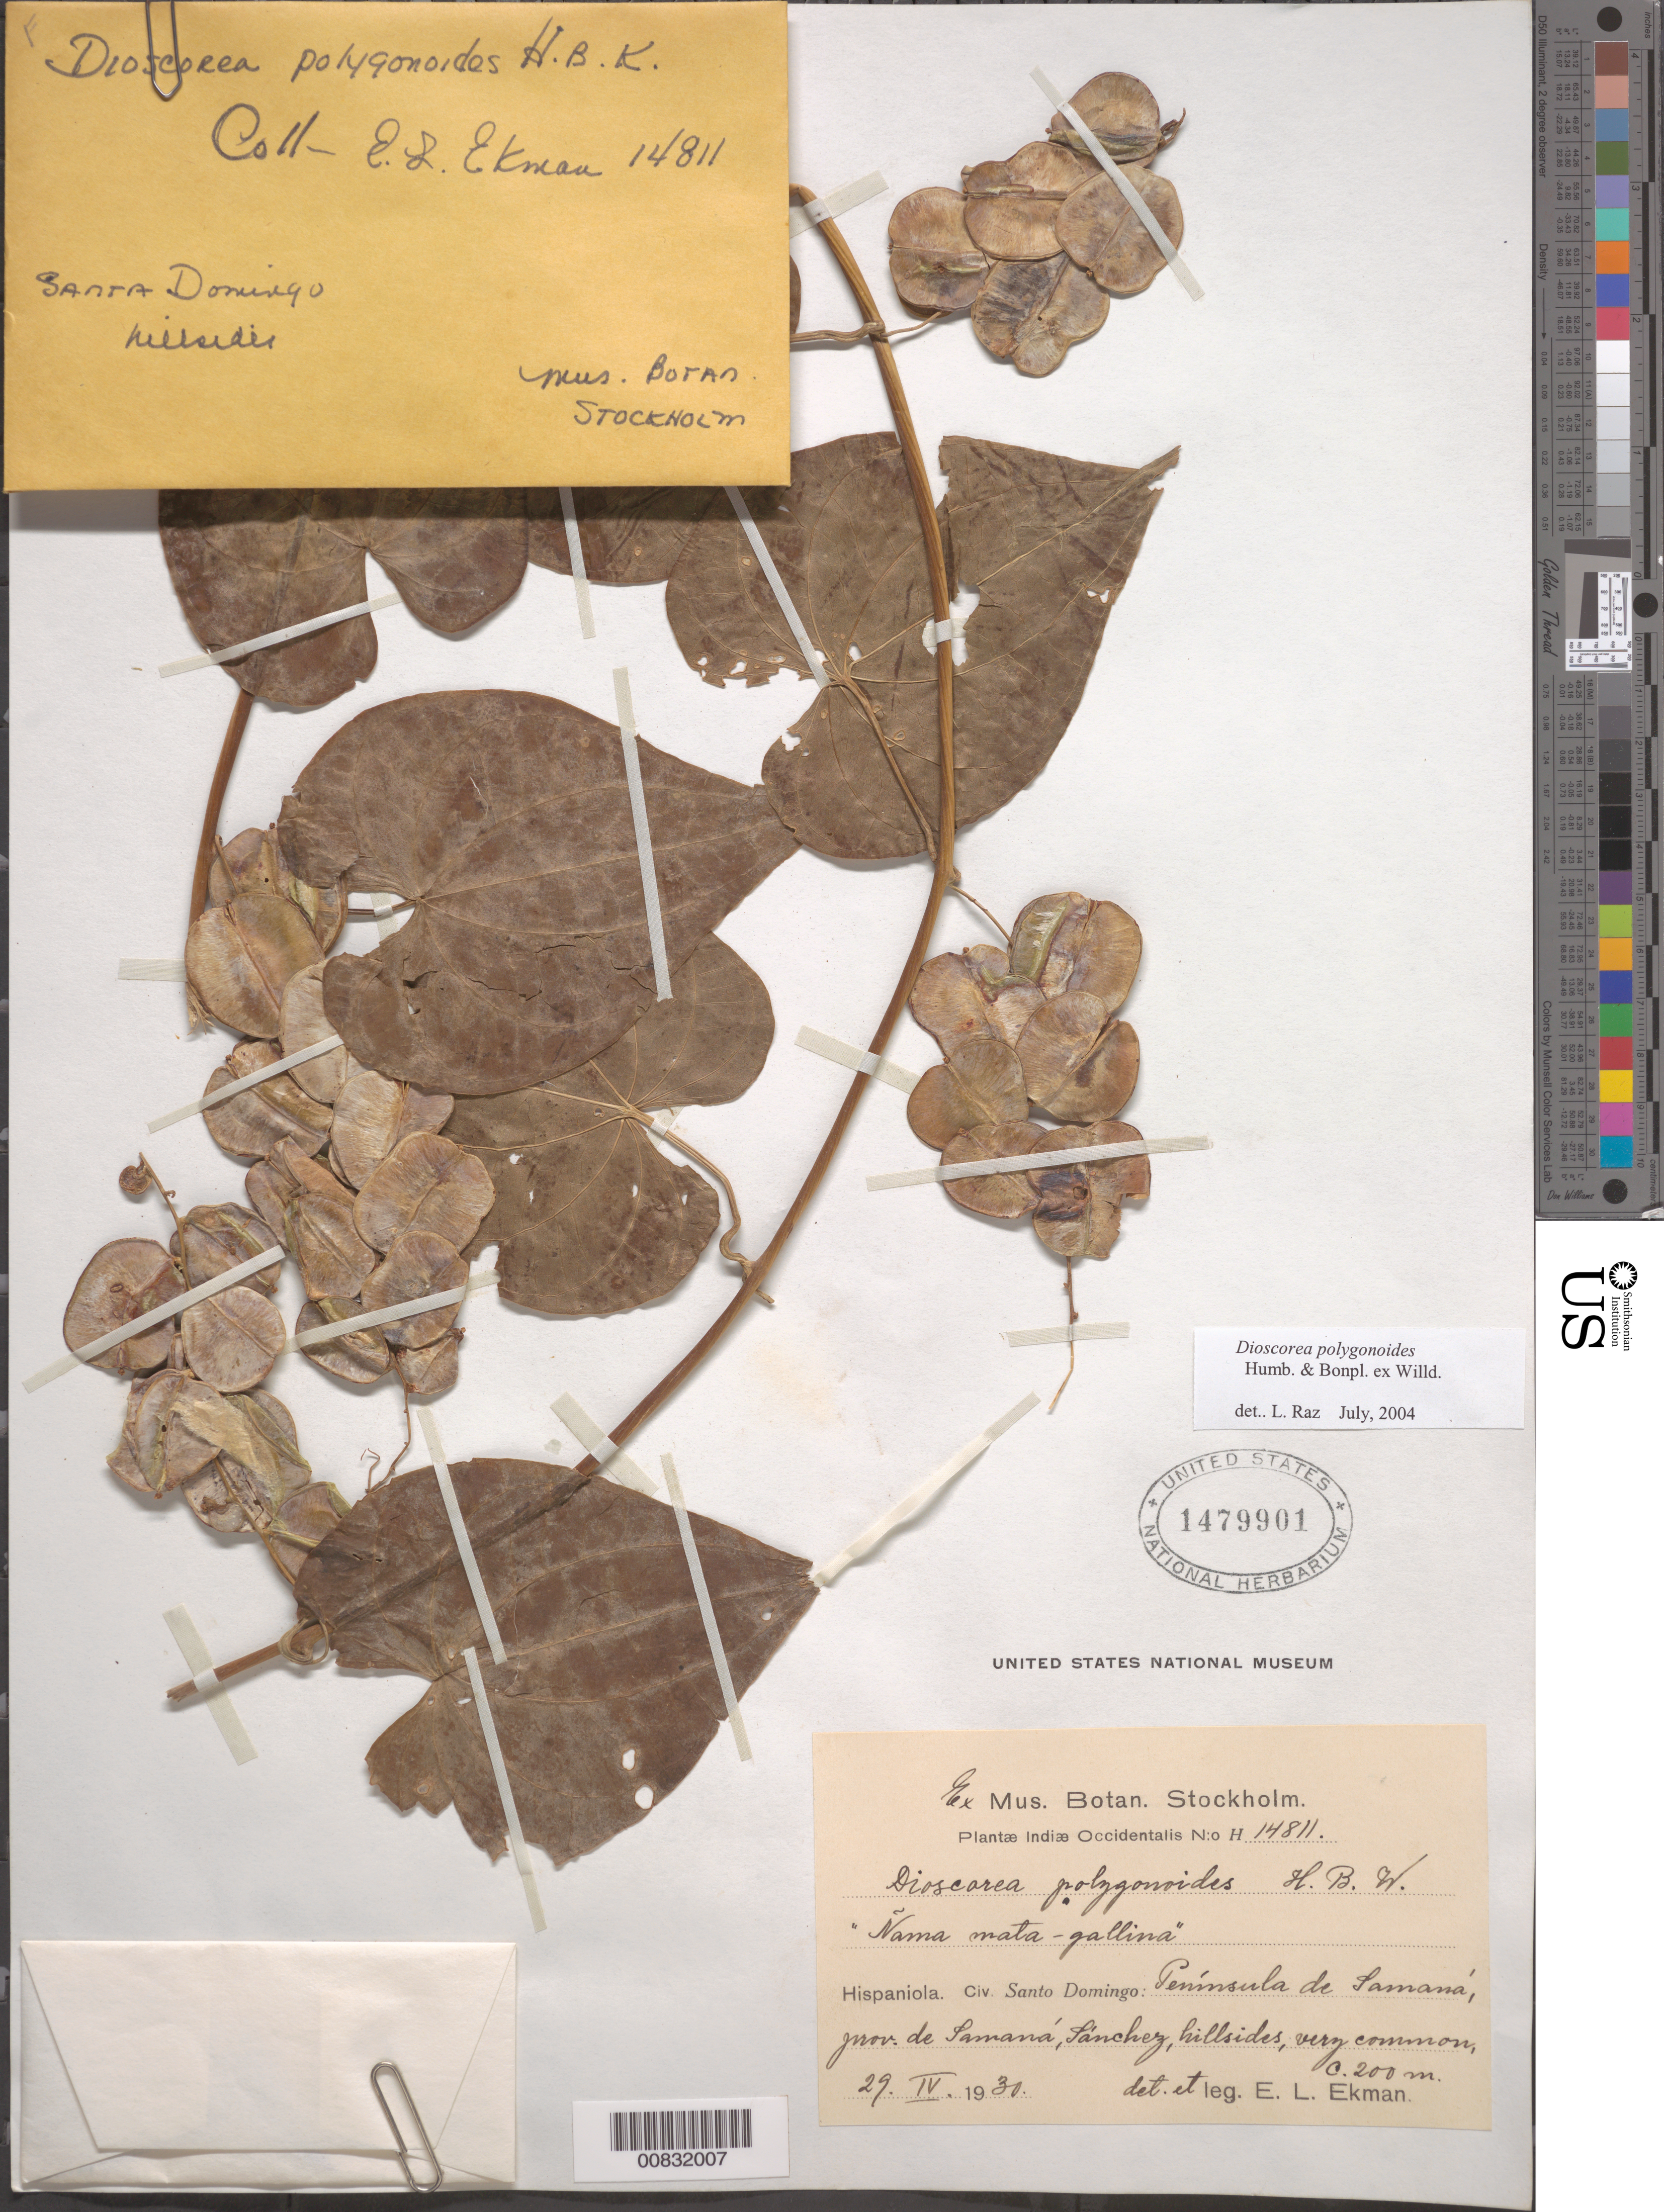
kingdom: Plantae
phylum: Tracheophyta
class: Liliopsida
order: Dioscoreales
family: Dioscoreaceae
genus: Dioscorea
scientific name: Dioscorea polygonoides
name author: Humb. & Bonpl. ex Willd.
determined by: Raz, Lauren, (K)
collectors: E. L. Ekman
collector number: H 14811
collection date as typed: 29 Apr 1930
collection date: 1930-04-29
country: Dominican Republic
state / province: Samana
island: Hispaniola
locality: Península de Samaná, Sánchez, hillsides.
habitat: Hillsides.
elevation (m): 200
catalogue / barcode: US 1479901